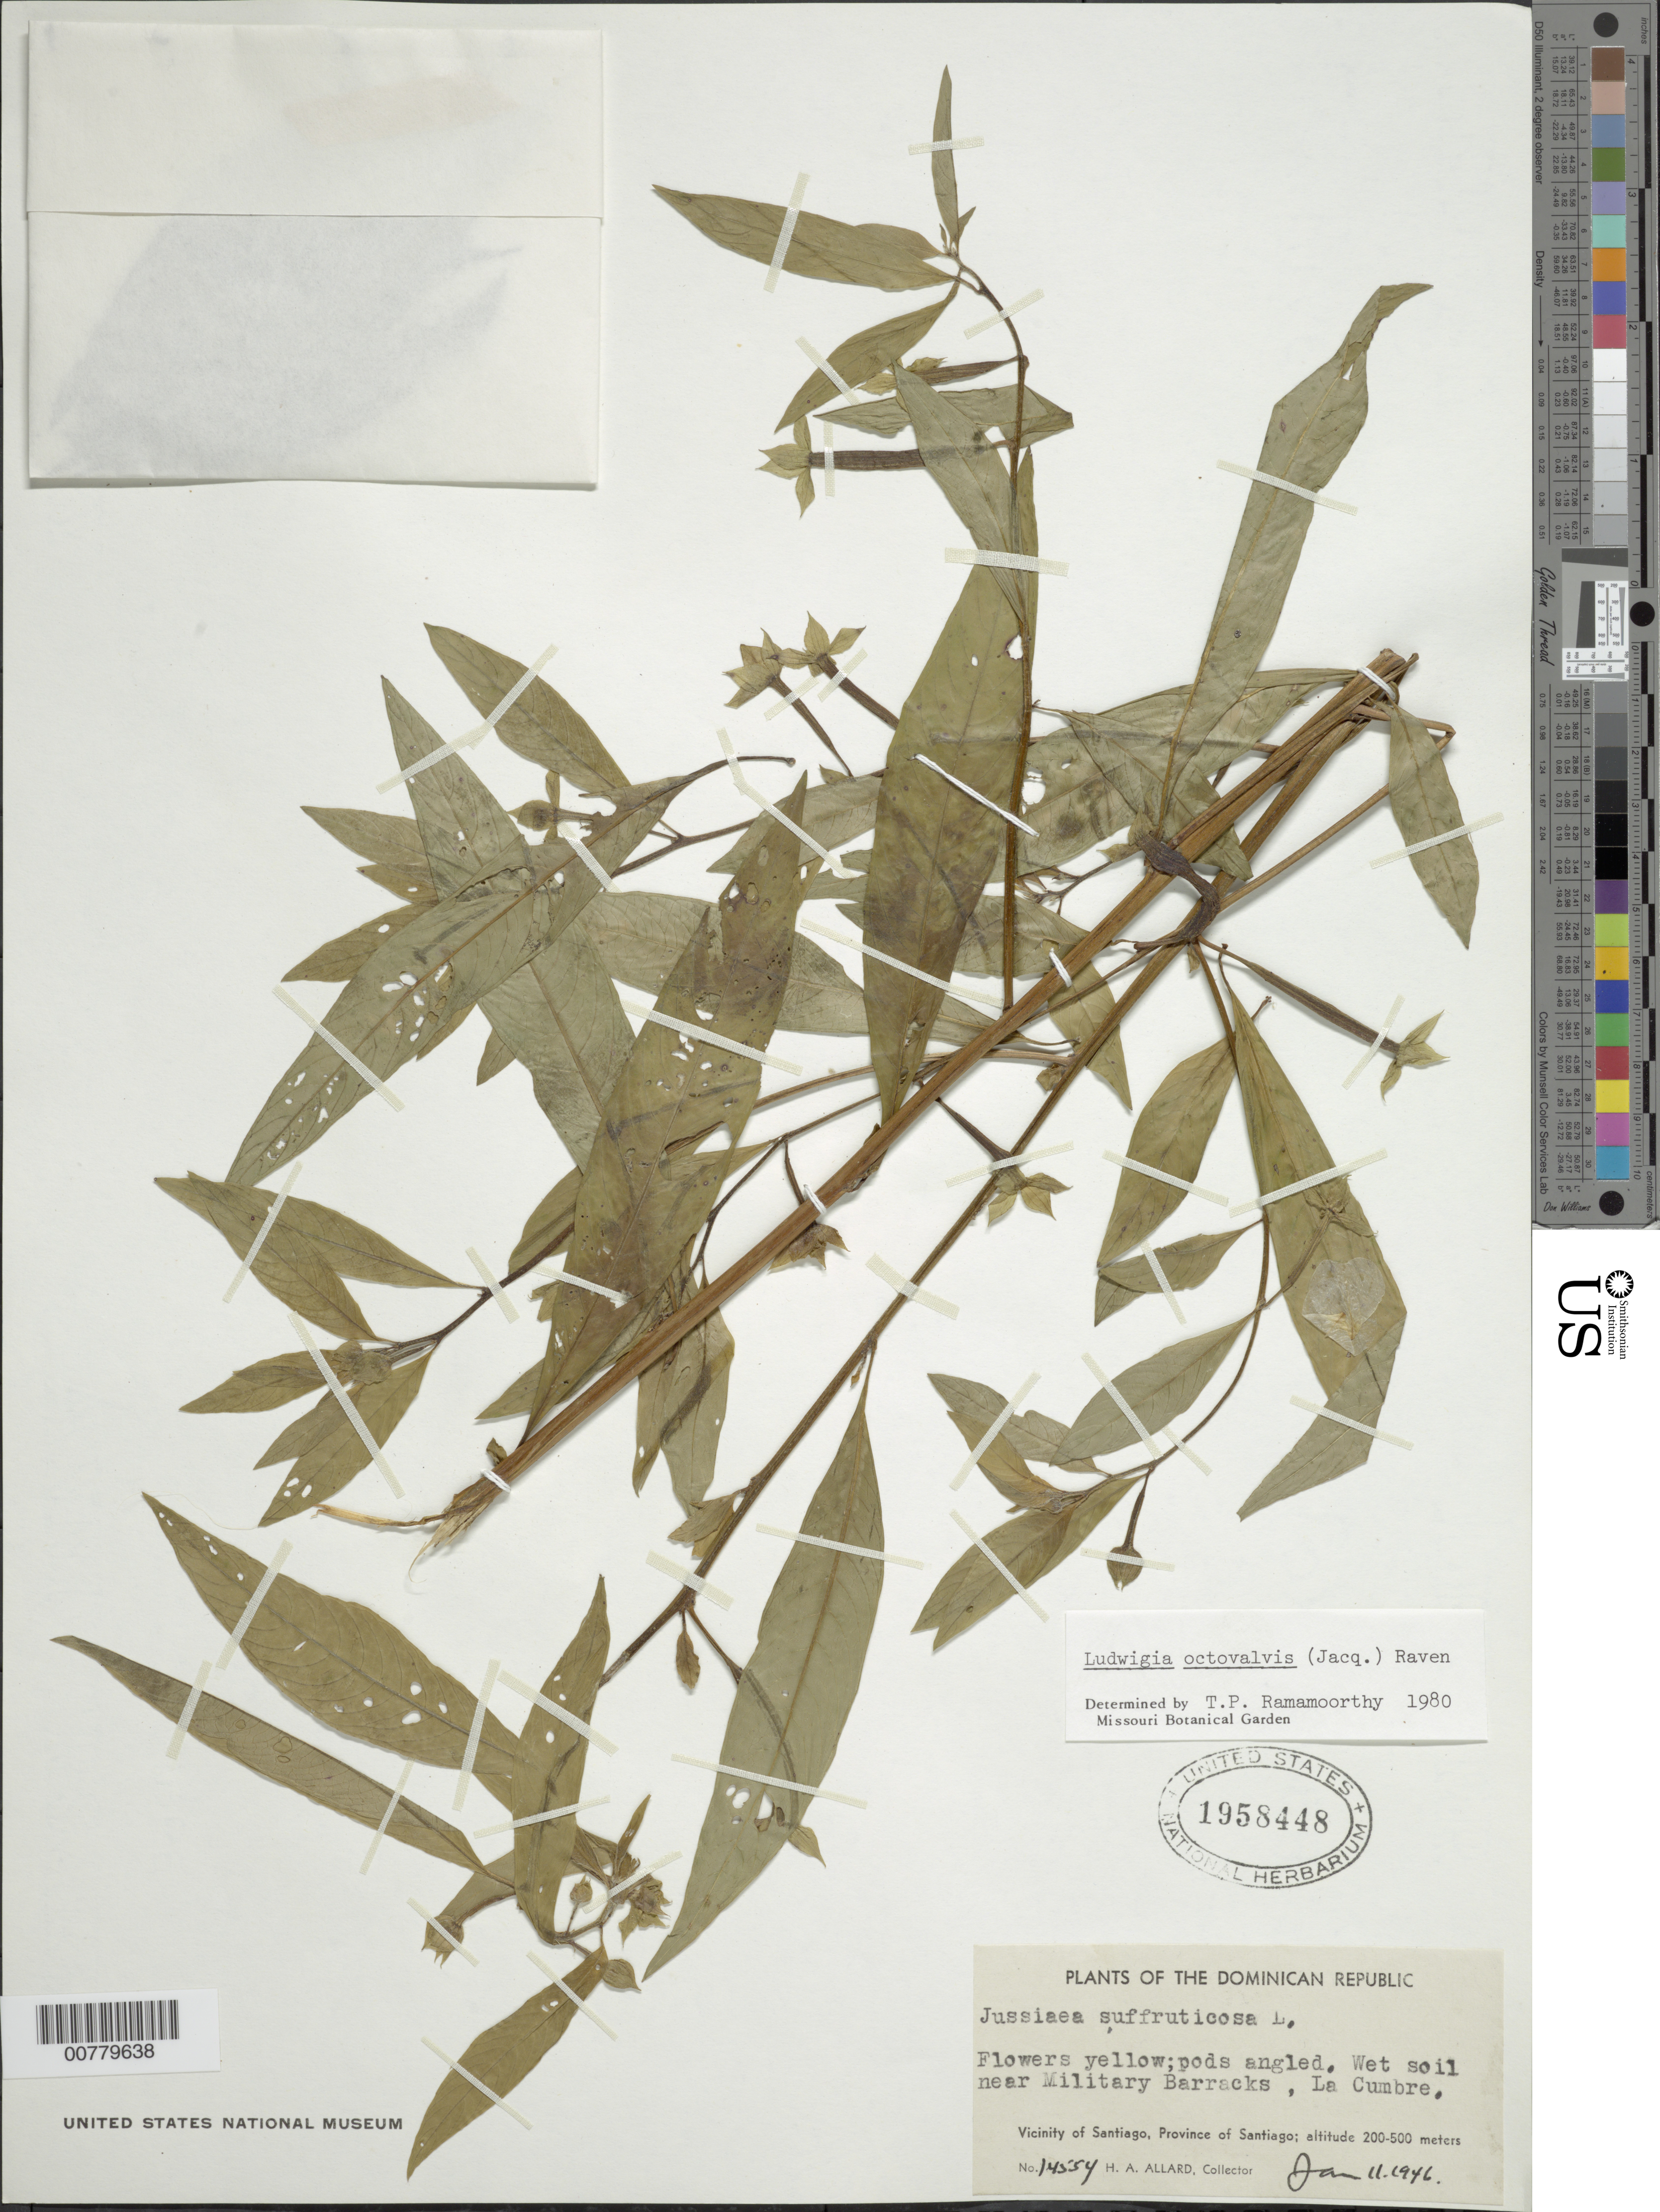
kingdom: Plantae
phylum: Tracheophyta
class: Magnoliopsida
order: Myrtales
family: Onagraceae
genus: Ludwigia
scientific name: Ludwigia octovalvis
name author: (Jacq.) P.H. Raven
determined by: Ramamoorthy, T. P.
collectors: H. A. Allard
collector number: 14554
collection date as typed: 11 Jan 1946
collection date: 1946-01-11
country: Dominican Republic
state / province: Santiago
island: Hispaniola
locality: Vicinity of Santiago, La Cumbre, near Military Barracks.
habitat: Wet soil.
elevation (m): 200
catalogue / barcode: US 1958448